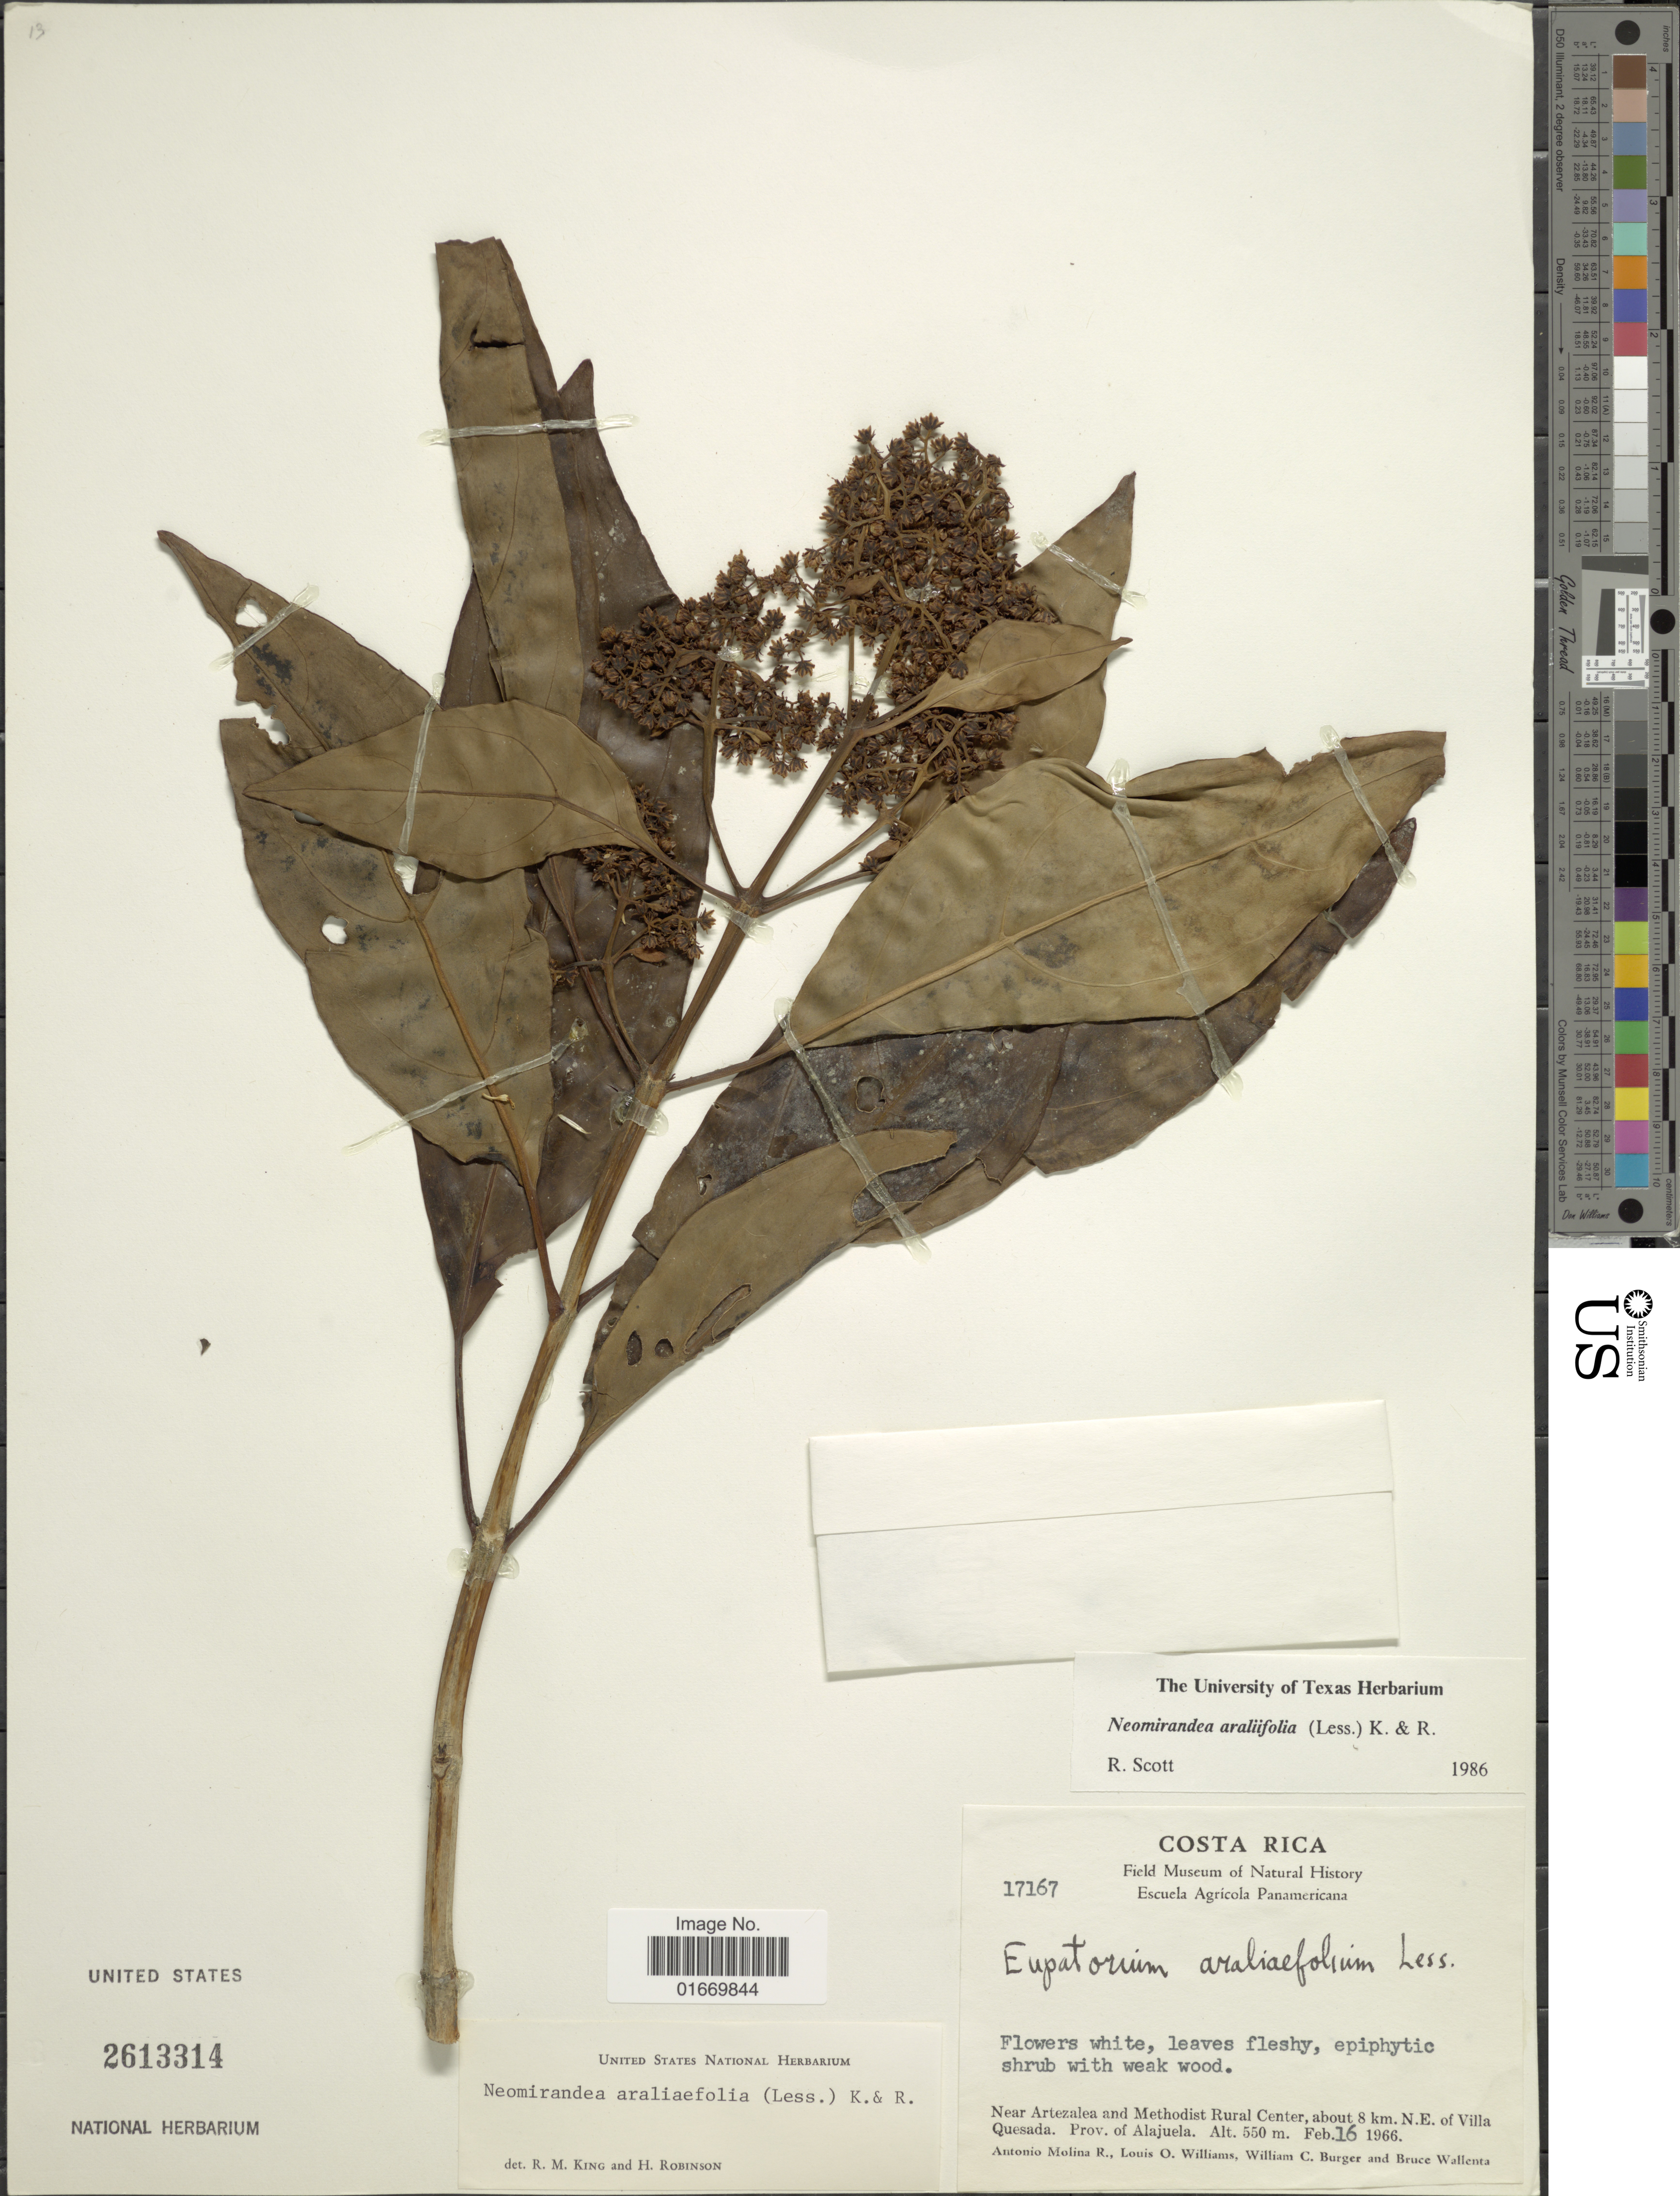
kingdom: Plantae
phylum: Tracheophyta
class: Magnoliopsida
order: Asterales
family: Asteraceae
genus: Neomirandea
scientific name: Neomirandea araliaefolia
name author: (Less.) R.M. King & H. Rob.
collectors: A. Molina R., L. O. Williams, W. Burger & B. Wallenta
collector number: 17167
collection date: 1966-02-16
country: Costa Rica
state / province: Alajuela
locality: Near Artezalea and Methodist Rural Center, about 8 km N. E. of Villa Quesada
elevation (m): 550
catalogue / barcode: US 2613314